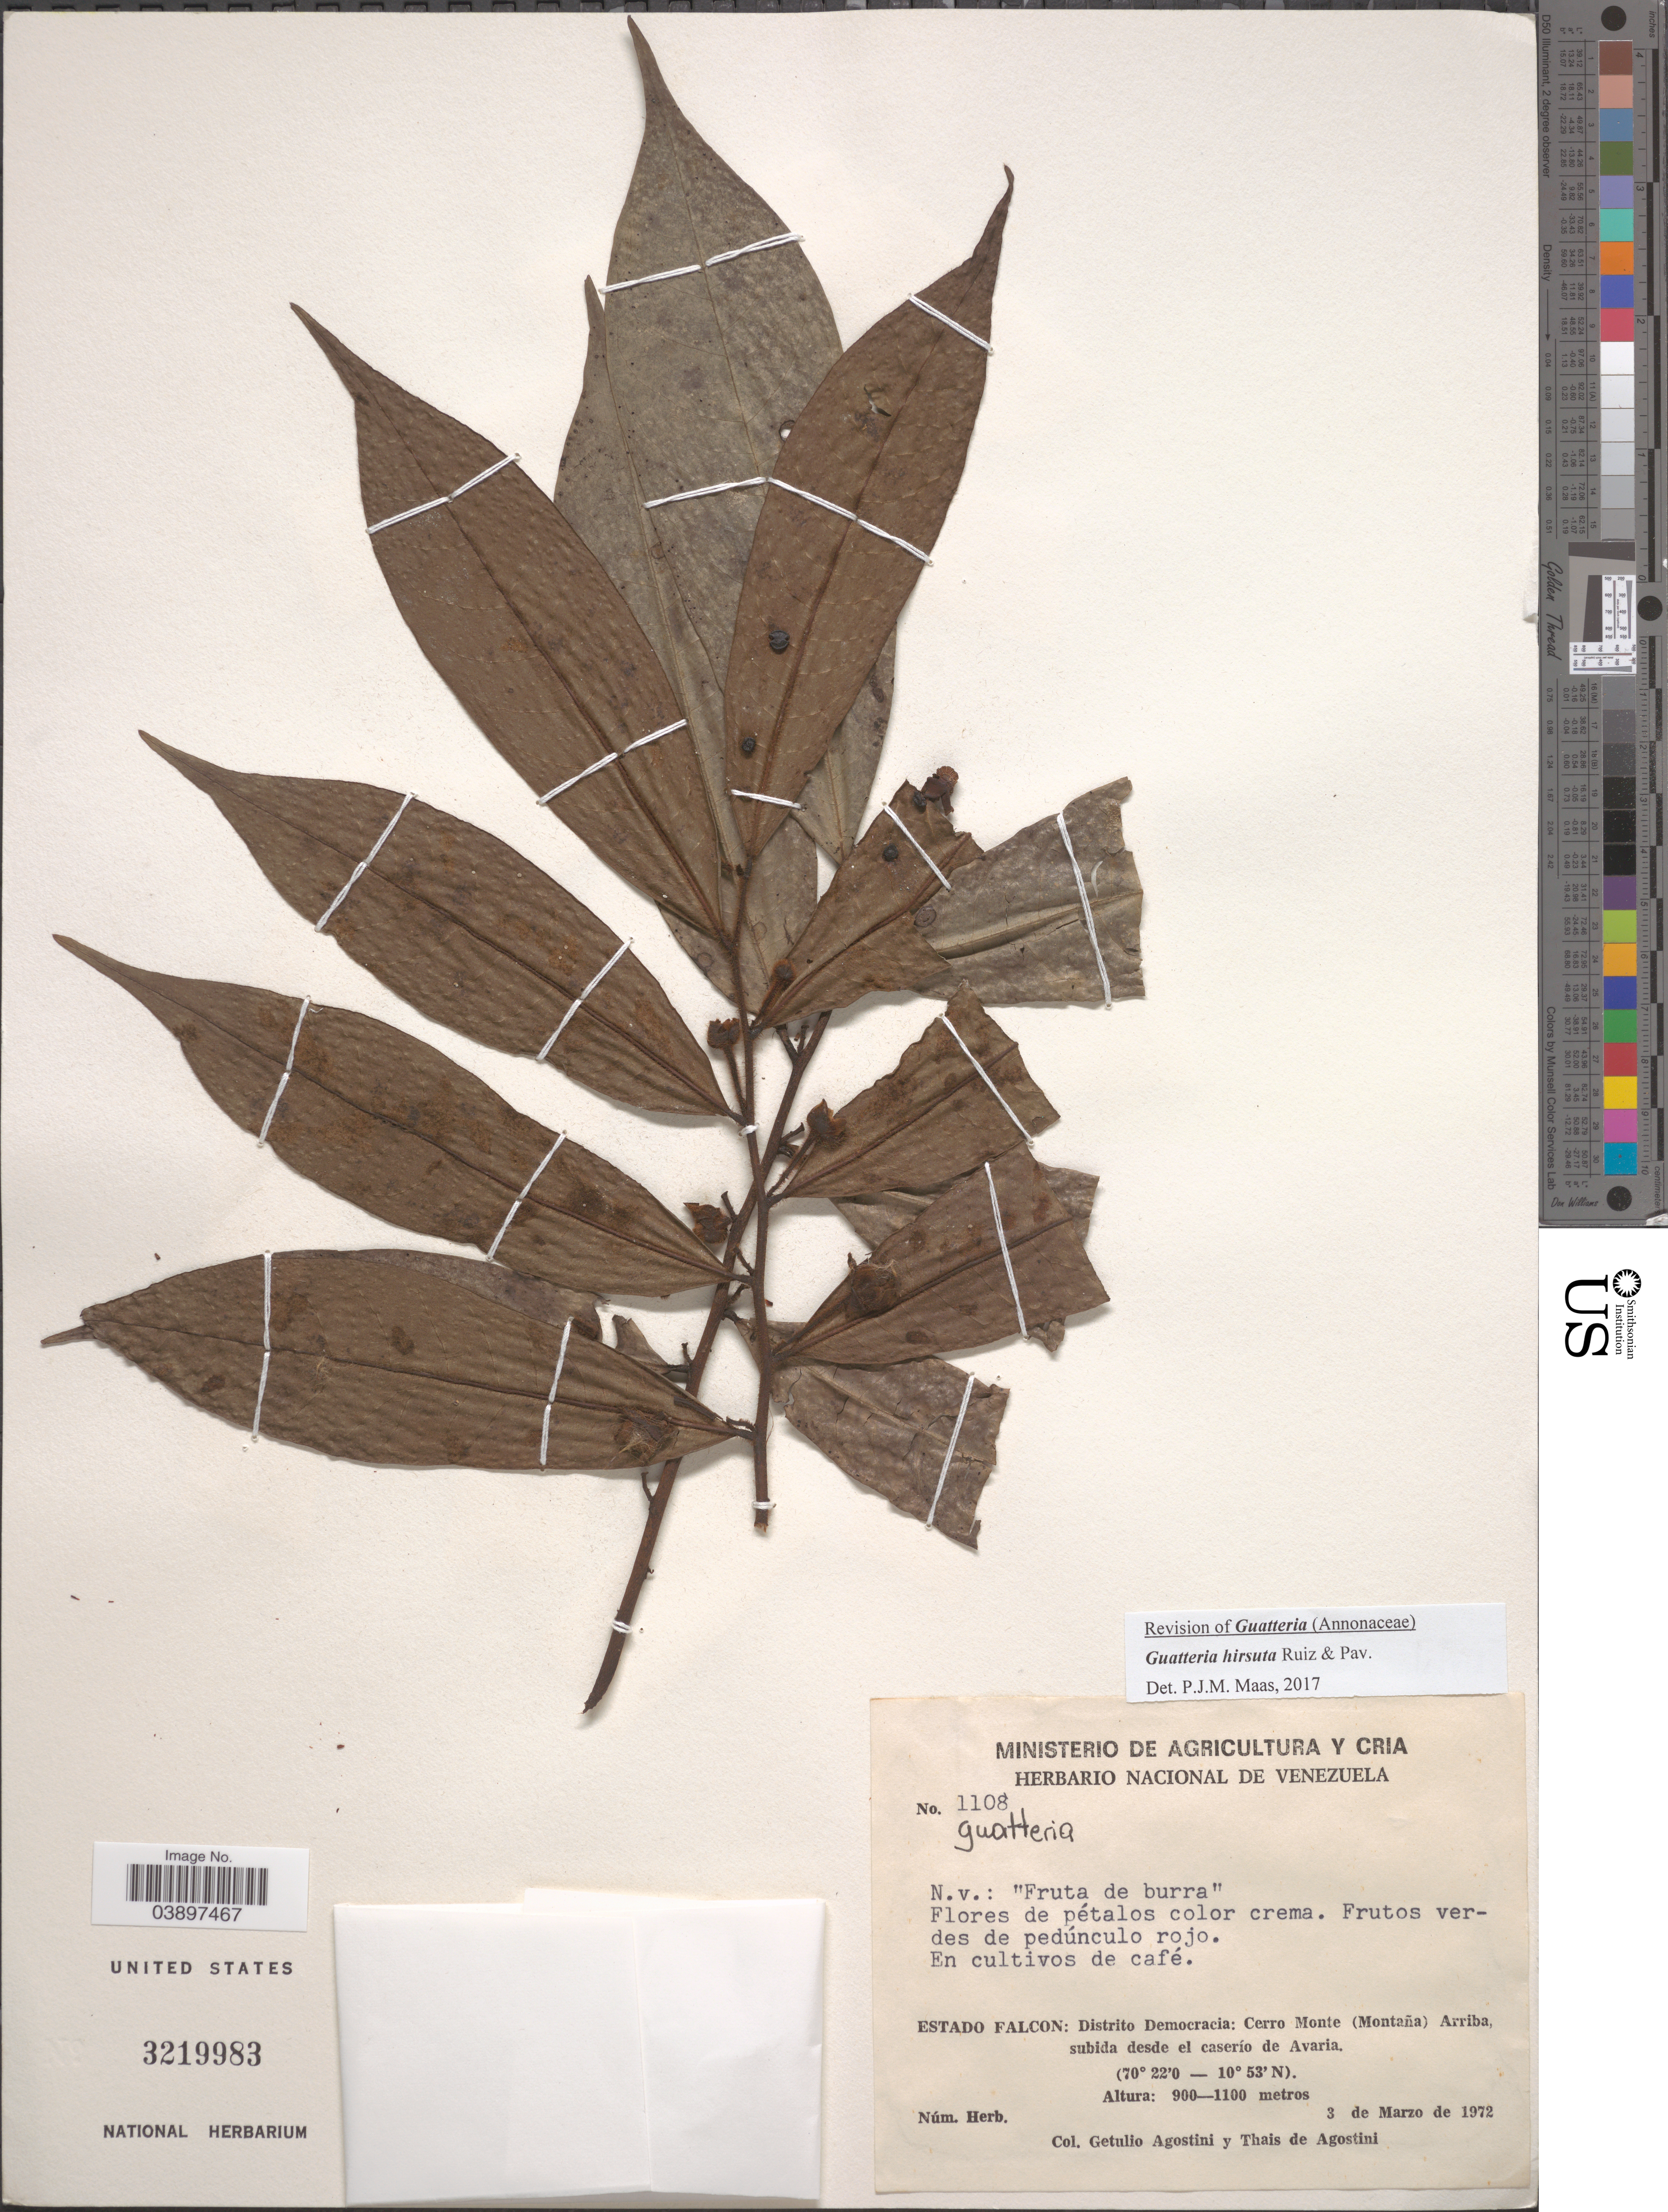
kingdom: Plantae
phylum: Tracheophyta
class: Magnoliopsida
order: Magnoliales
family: Annonaceae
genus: Guatteria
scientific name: Guatteria hirsuta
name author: Ruiz & Pav.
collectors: G. Agostini & T. Agostini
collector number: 1108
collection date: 1972-03-03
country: Venezuela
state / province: Falcon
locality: Estado Falcon: Distrito Democracia: Cerro Monte (Montaña) Arriba, subida desde el caserío de Avaria.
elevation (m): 900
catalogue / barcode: US 3219983